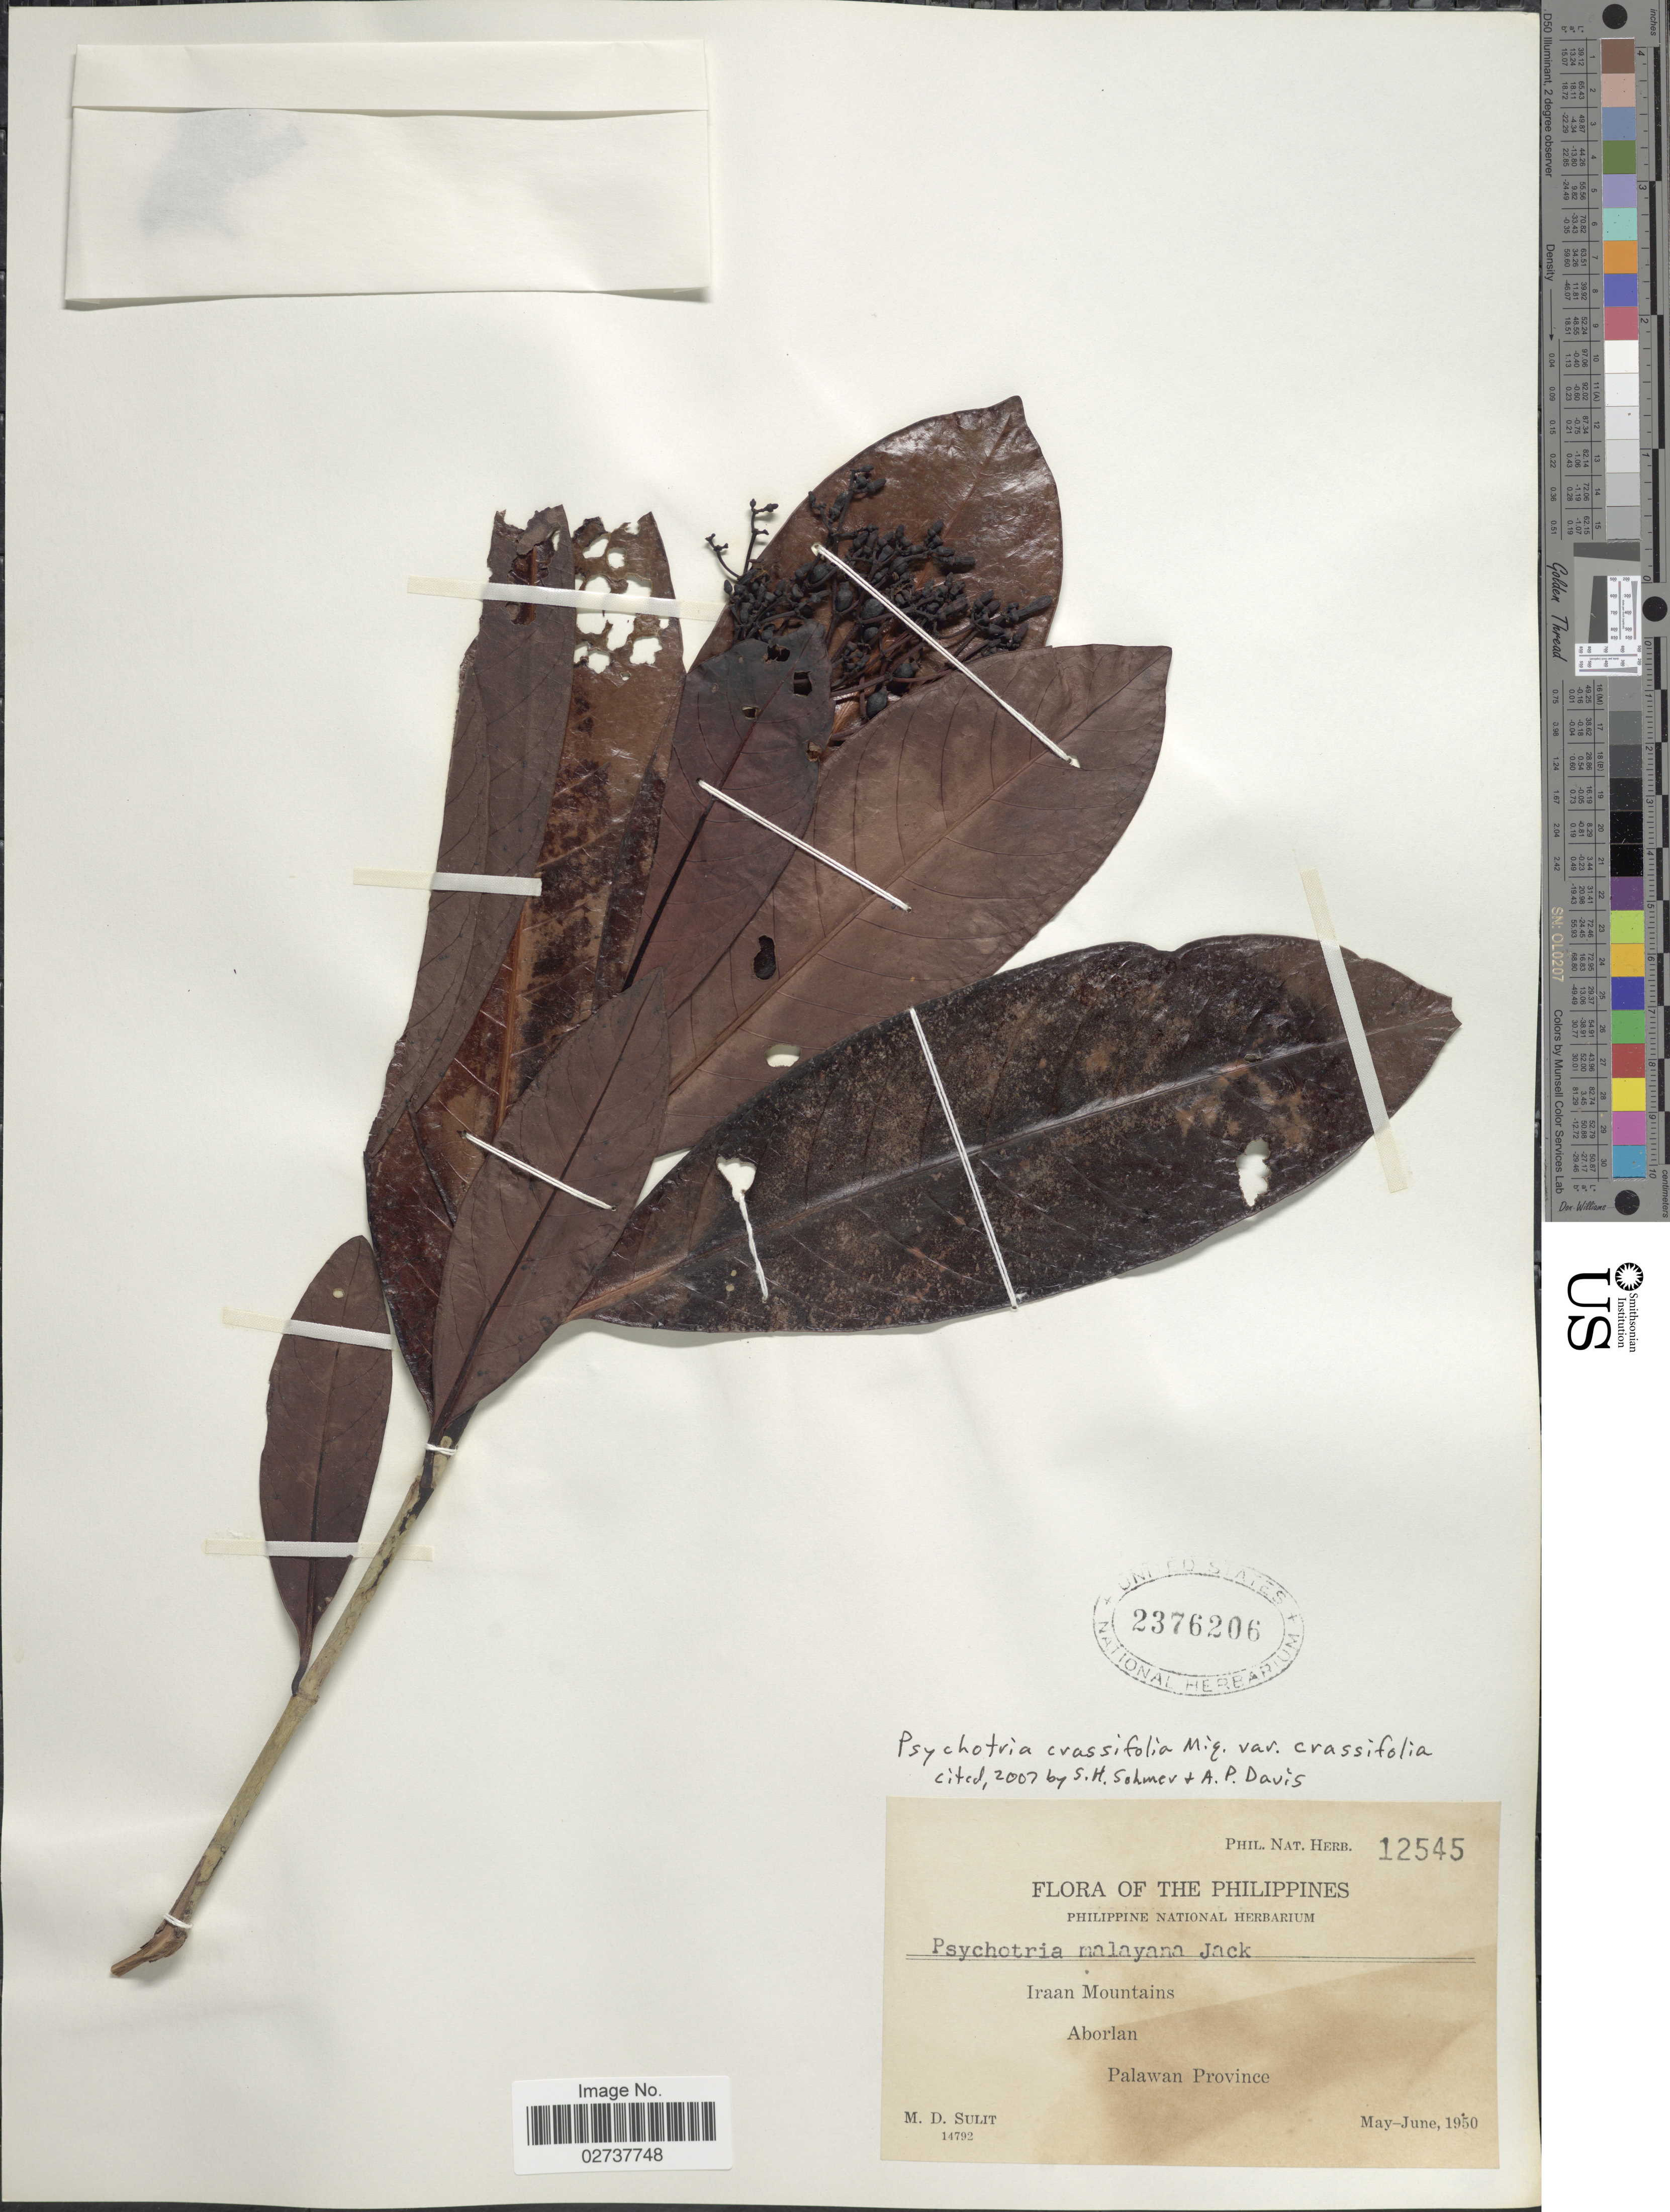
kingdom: Plantae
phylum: Tracheophyta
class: Magnoliopsida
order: Gentianales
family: Rubiaceae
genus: Psychotria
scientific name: Psychotria crassifolia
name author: Miq.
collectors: M. Sulit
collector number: Phil. Nat. Herb. 12545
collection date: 1950-05/1950-06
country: Philippines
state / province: Mimaropa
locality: Iraan Mountains Aborlan, Palawan Province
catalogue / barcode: US 2376206